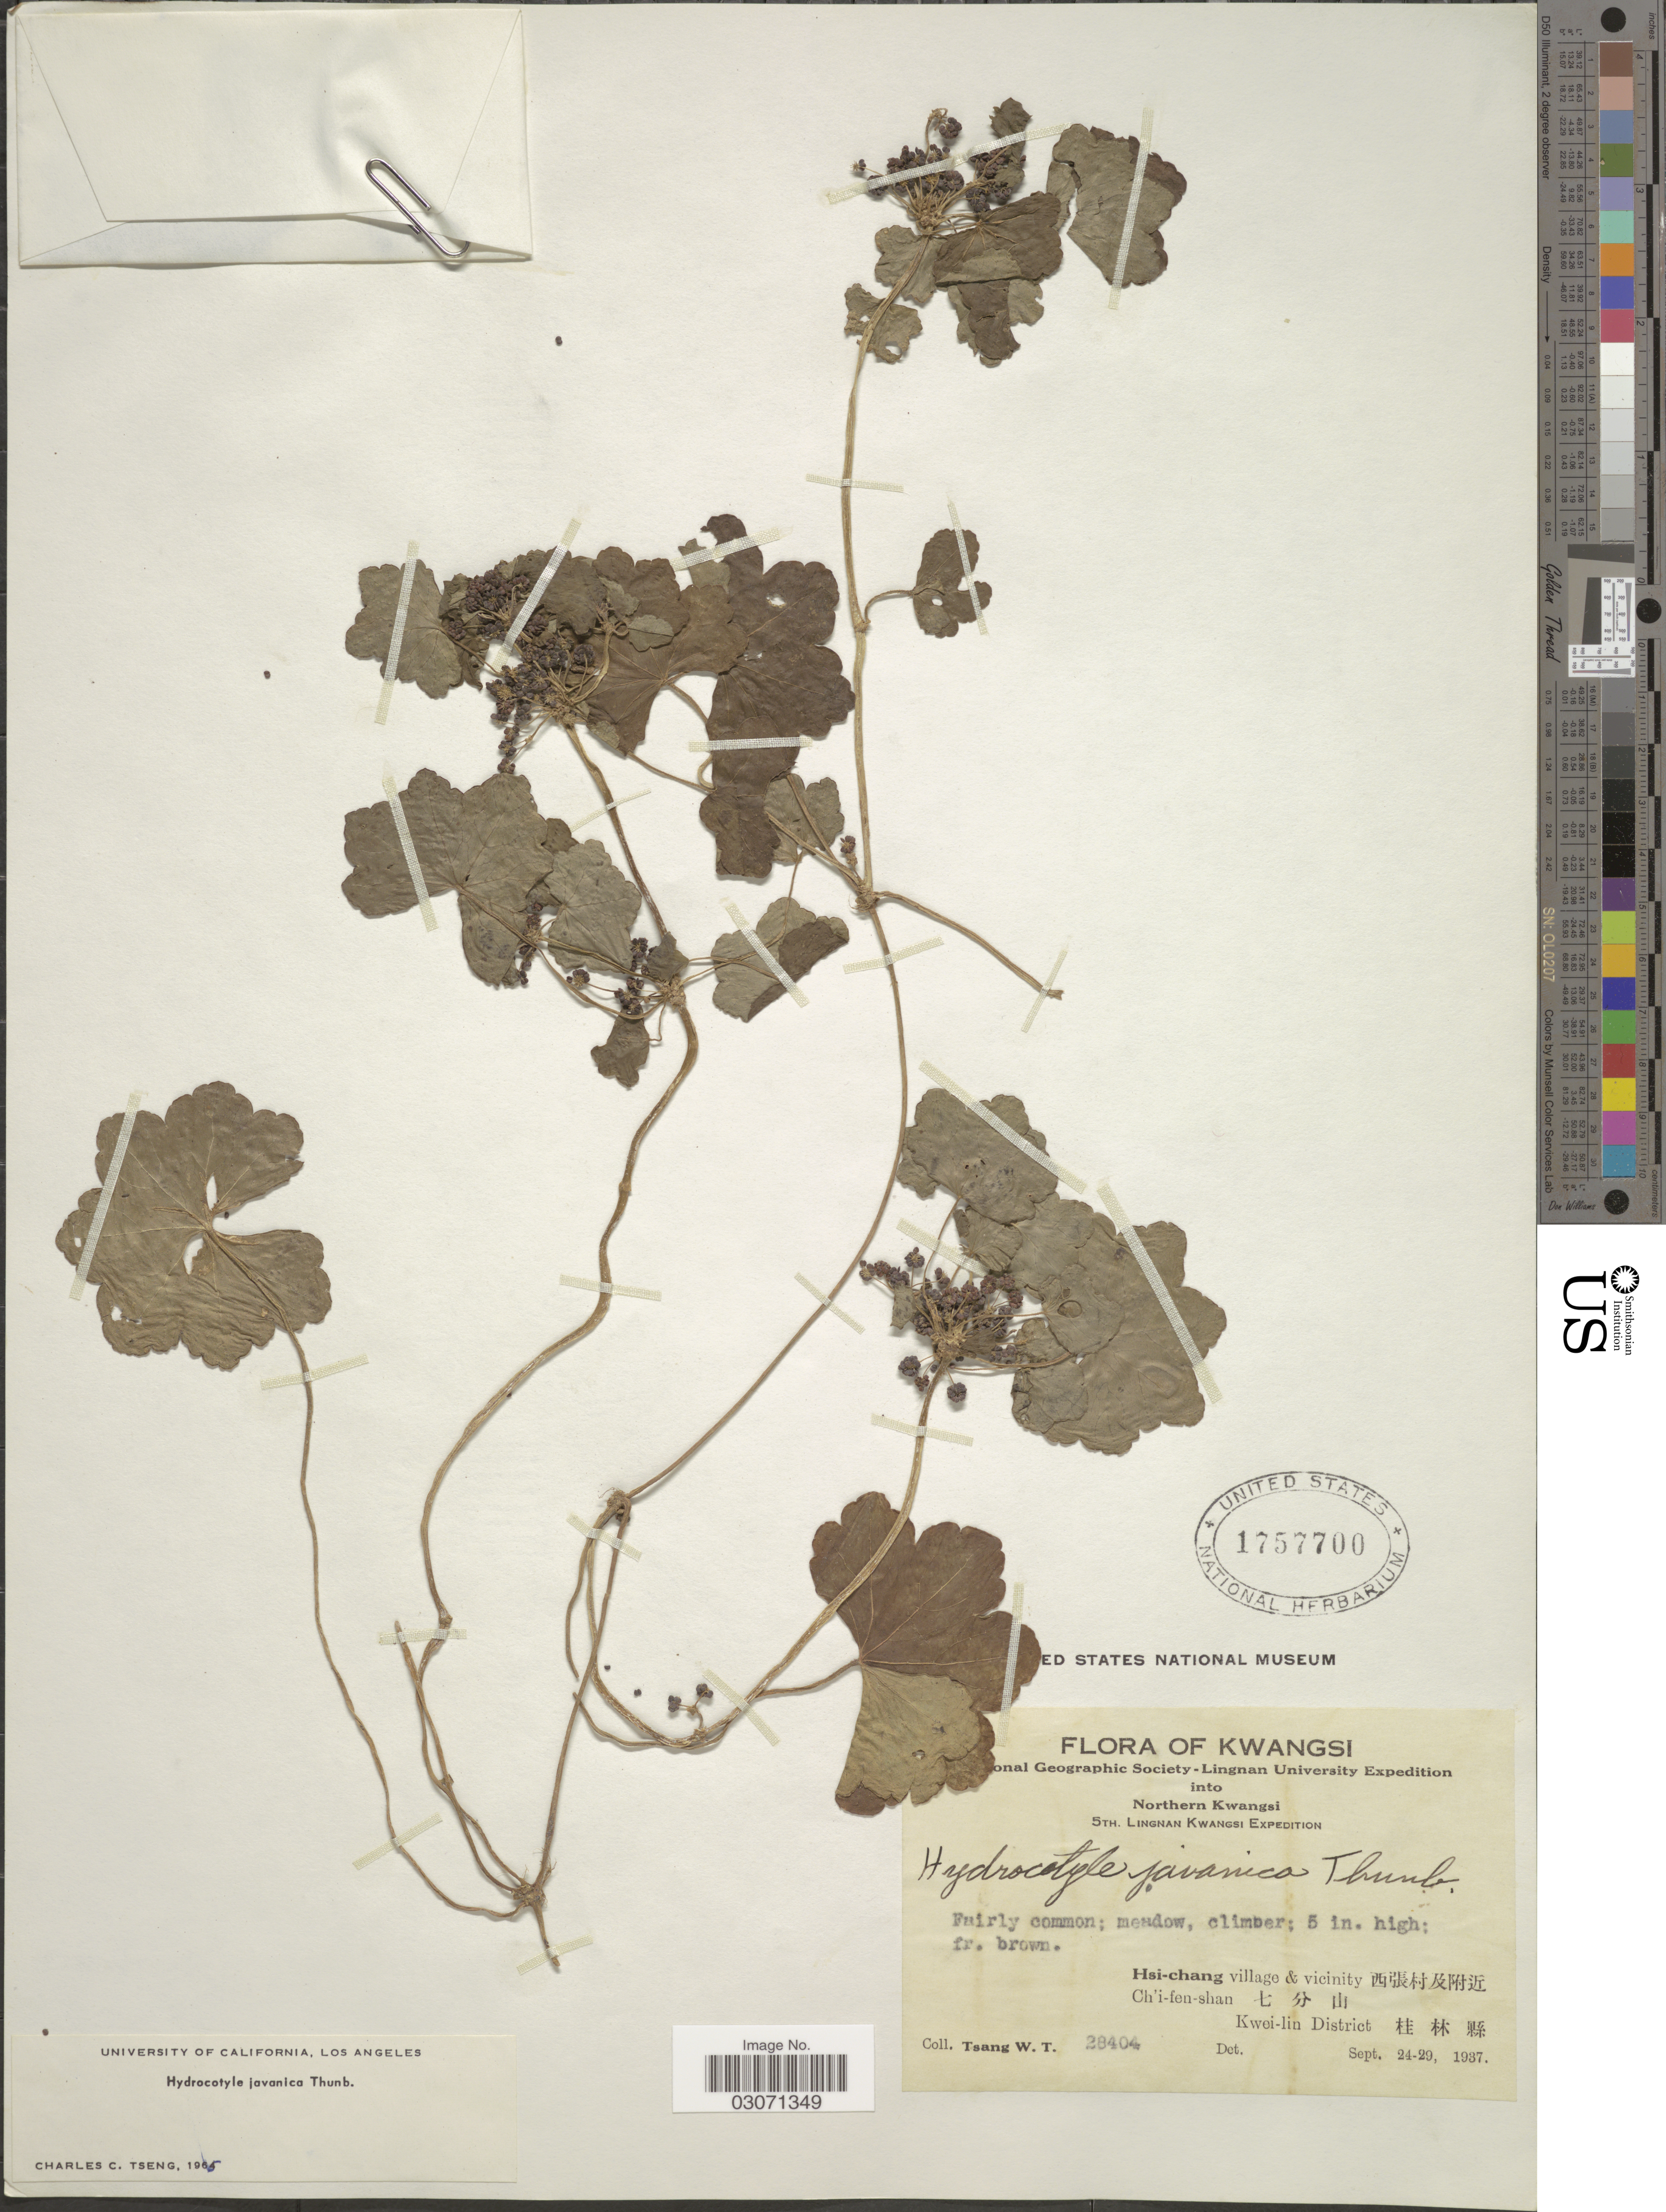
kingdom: Plantae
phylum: Tracheophyta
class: Magnoliopsida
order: Apiales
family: Araliaceae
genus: Hydrocotyle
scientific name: Hydrocotyle javanica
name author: Thunb.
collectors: W. T. Tsang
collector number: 28404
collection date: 1937-09-24/1937-09-29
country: China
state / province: Guangxi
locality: Kwangsi. Hsi-chang village & vicinity. Ch'i-fen-shan, Kwei-lin District.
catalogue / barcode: US 1757700